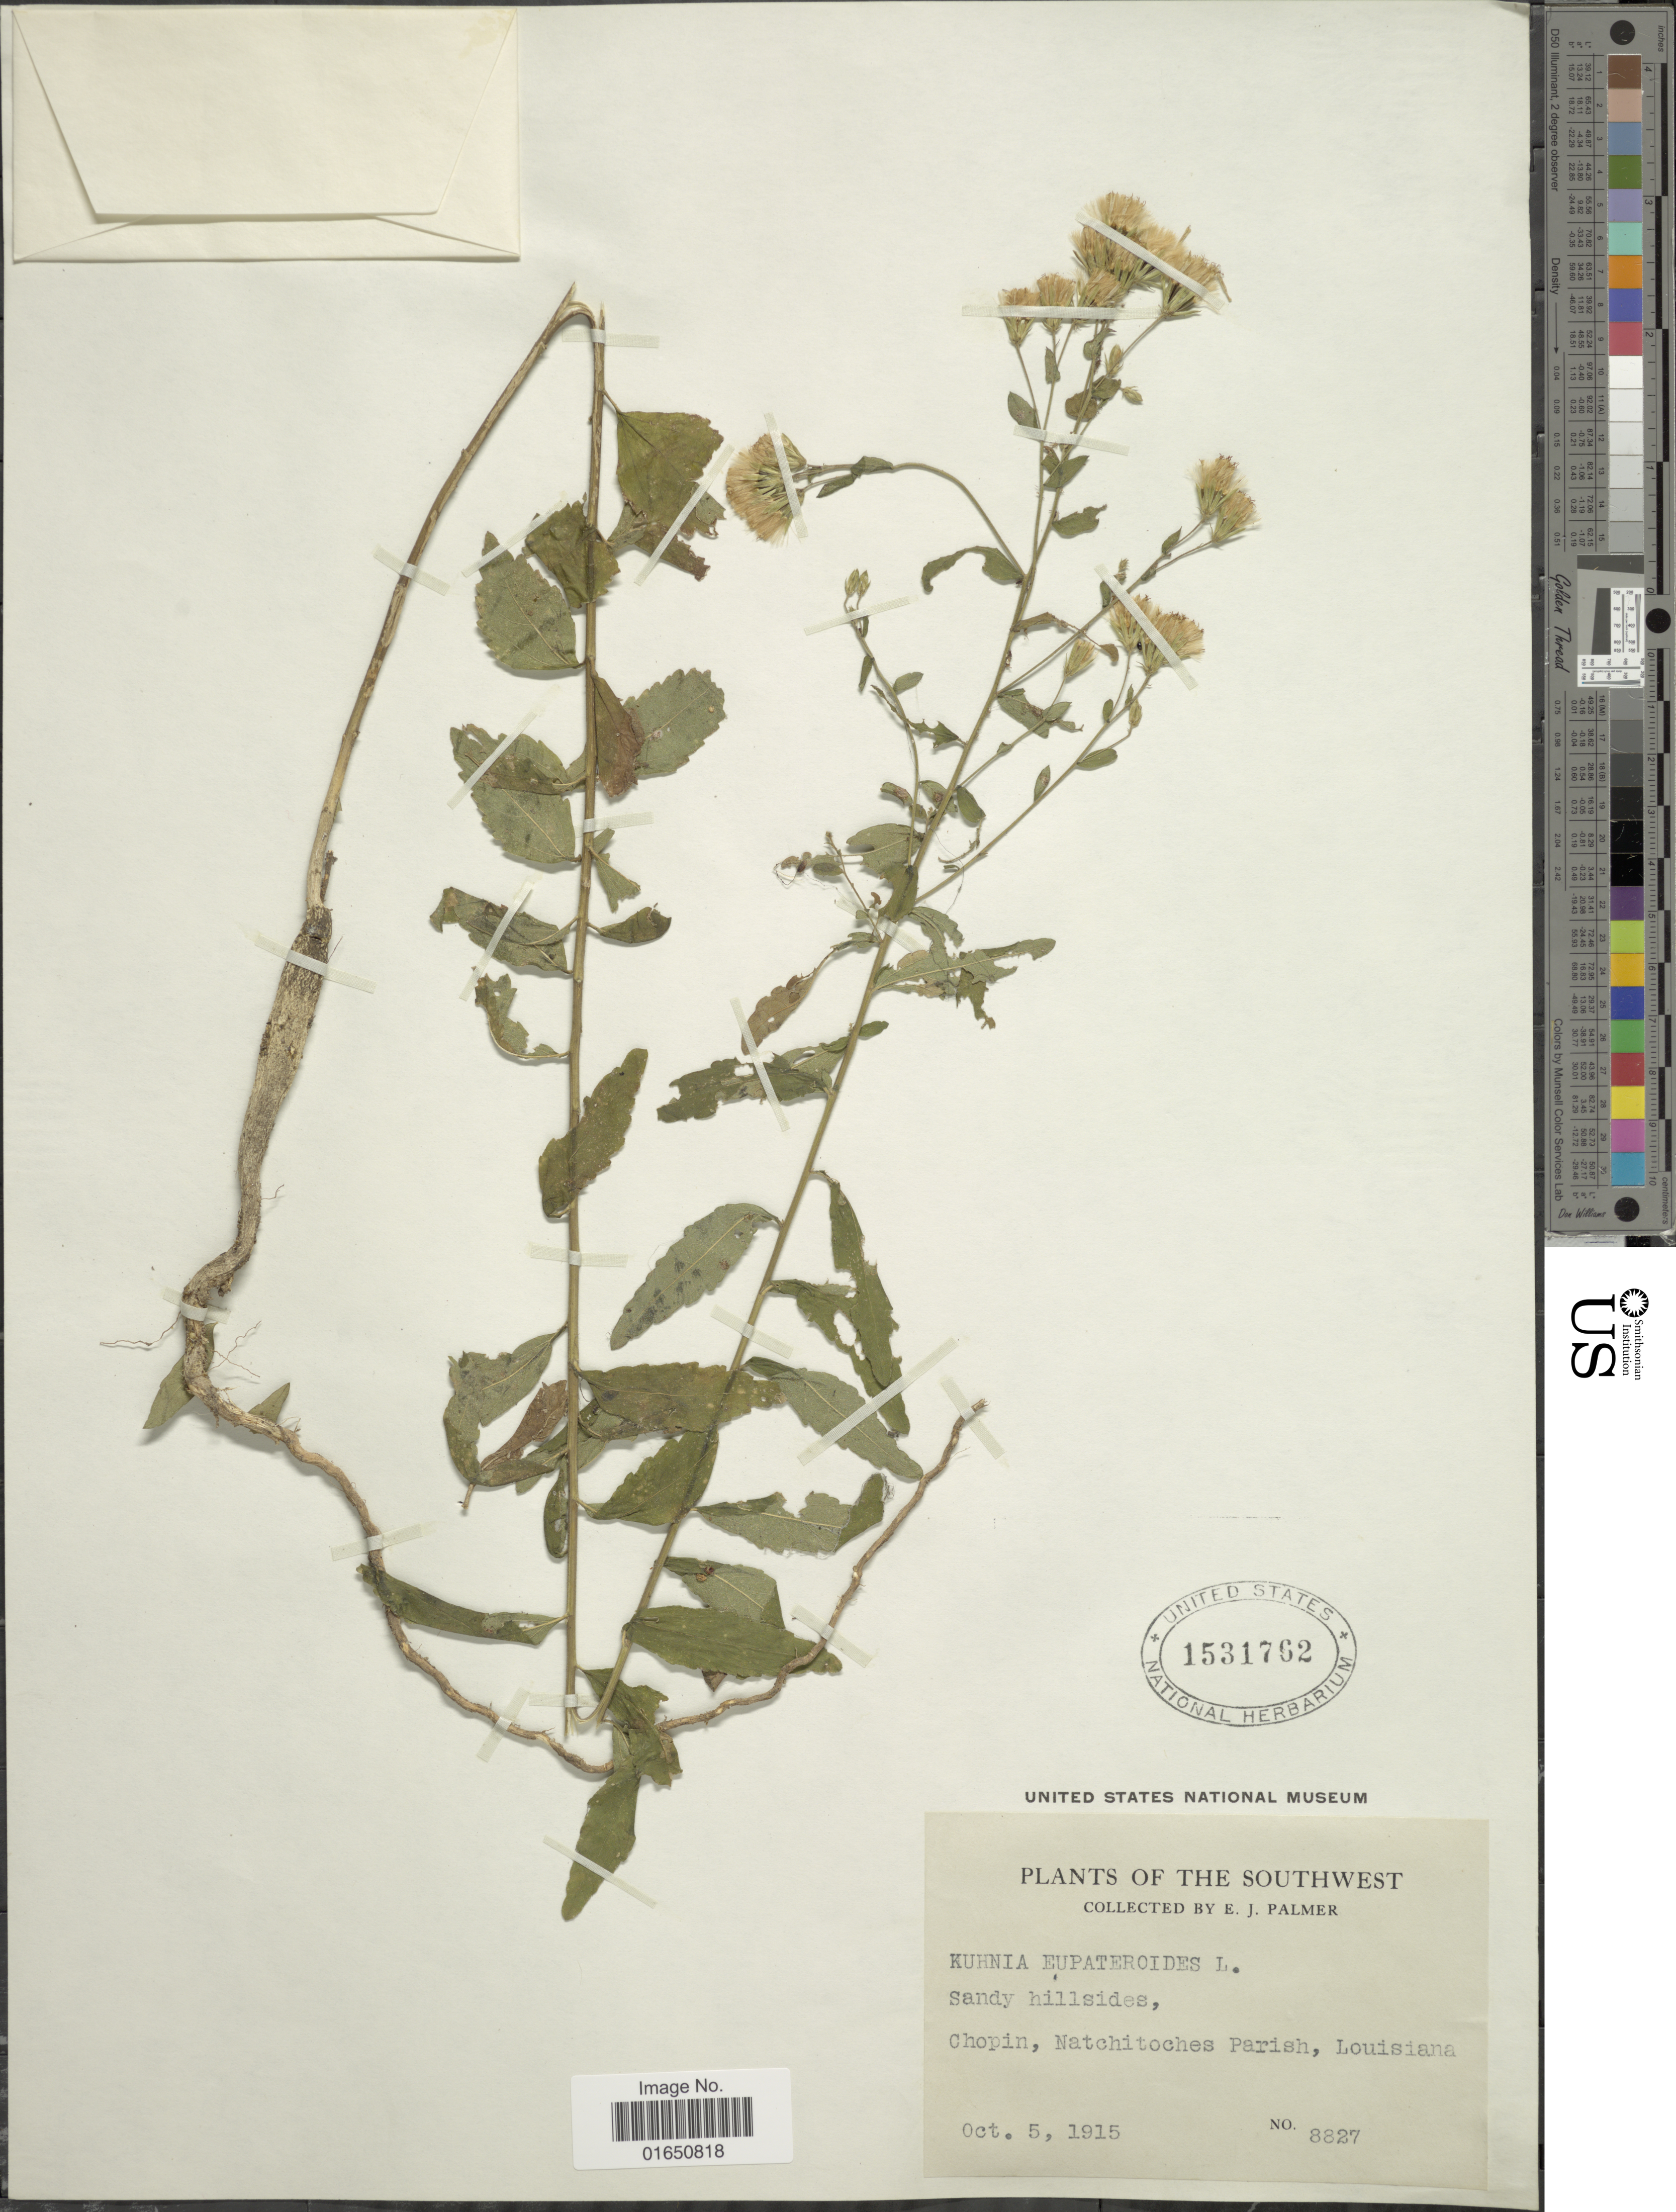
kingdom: Plantae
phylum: Tracheophyta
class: Magnoliopsida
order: Asterales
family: Asteraceae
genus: Brickellia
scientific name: Brickellia eupatorioides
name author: (L.) Shinners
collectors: E. J. Palmer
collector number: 8827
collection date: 1915-10-05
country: United States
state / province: Louisiana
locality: Ghopin. Natchitoches Parish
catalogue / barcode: US 1531762